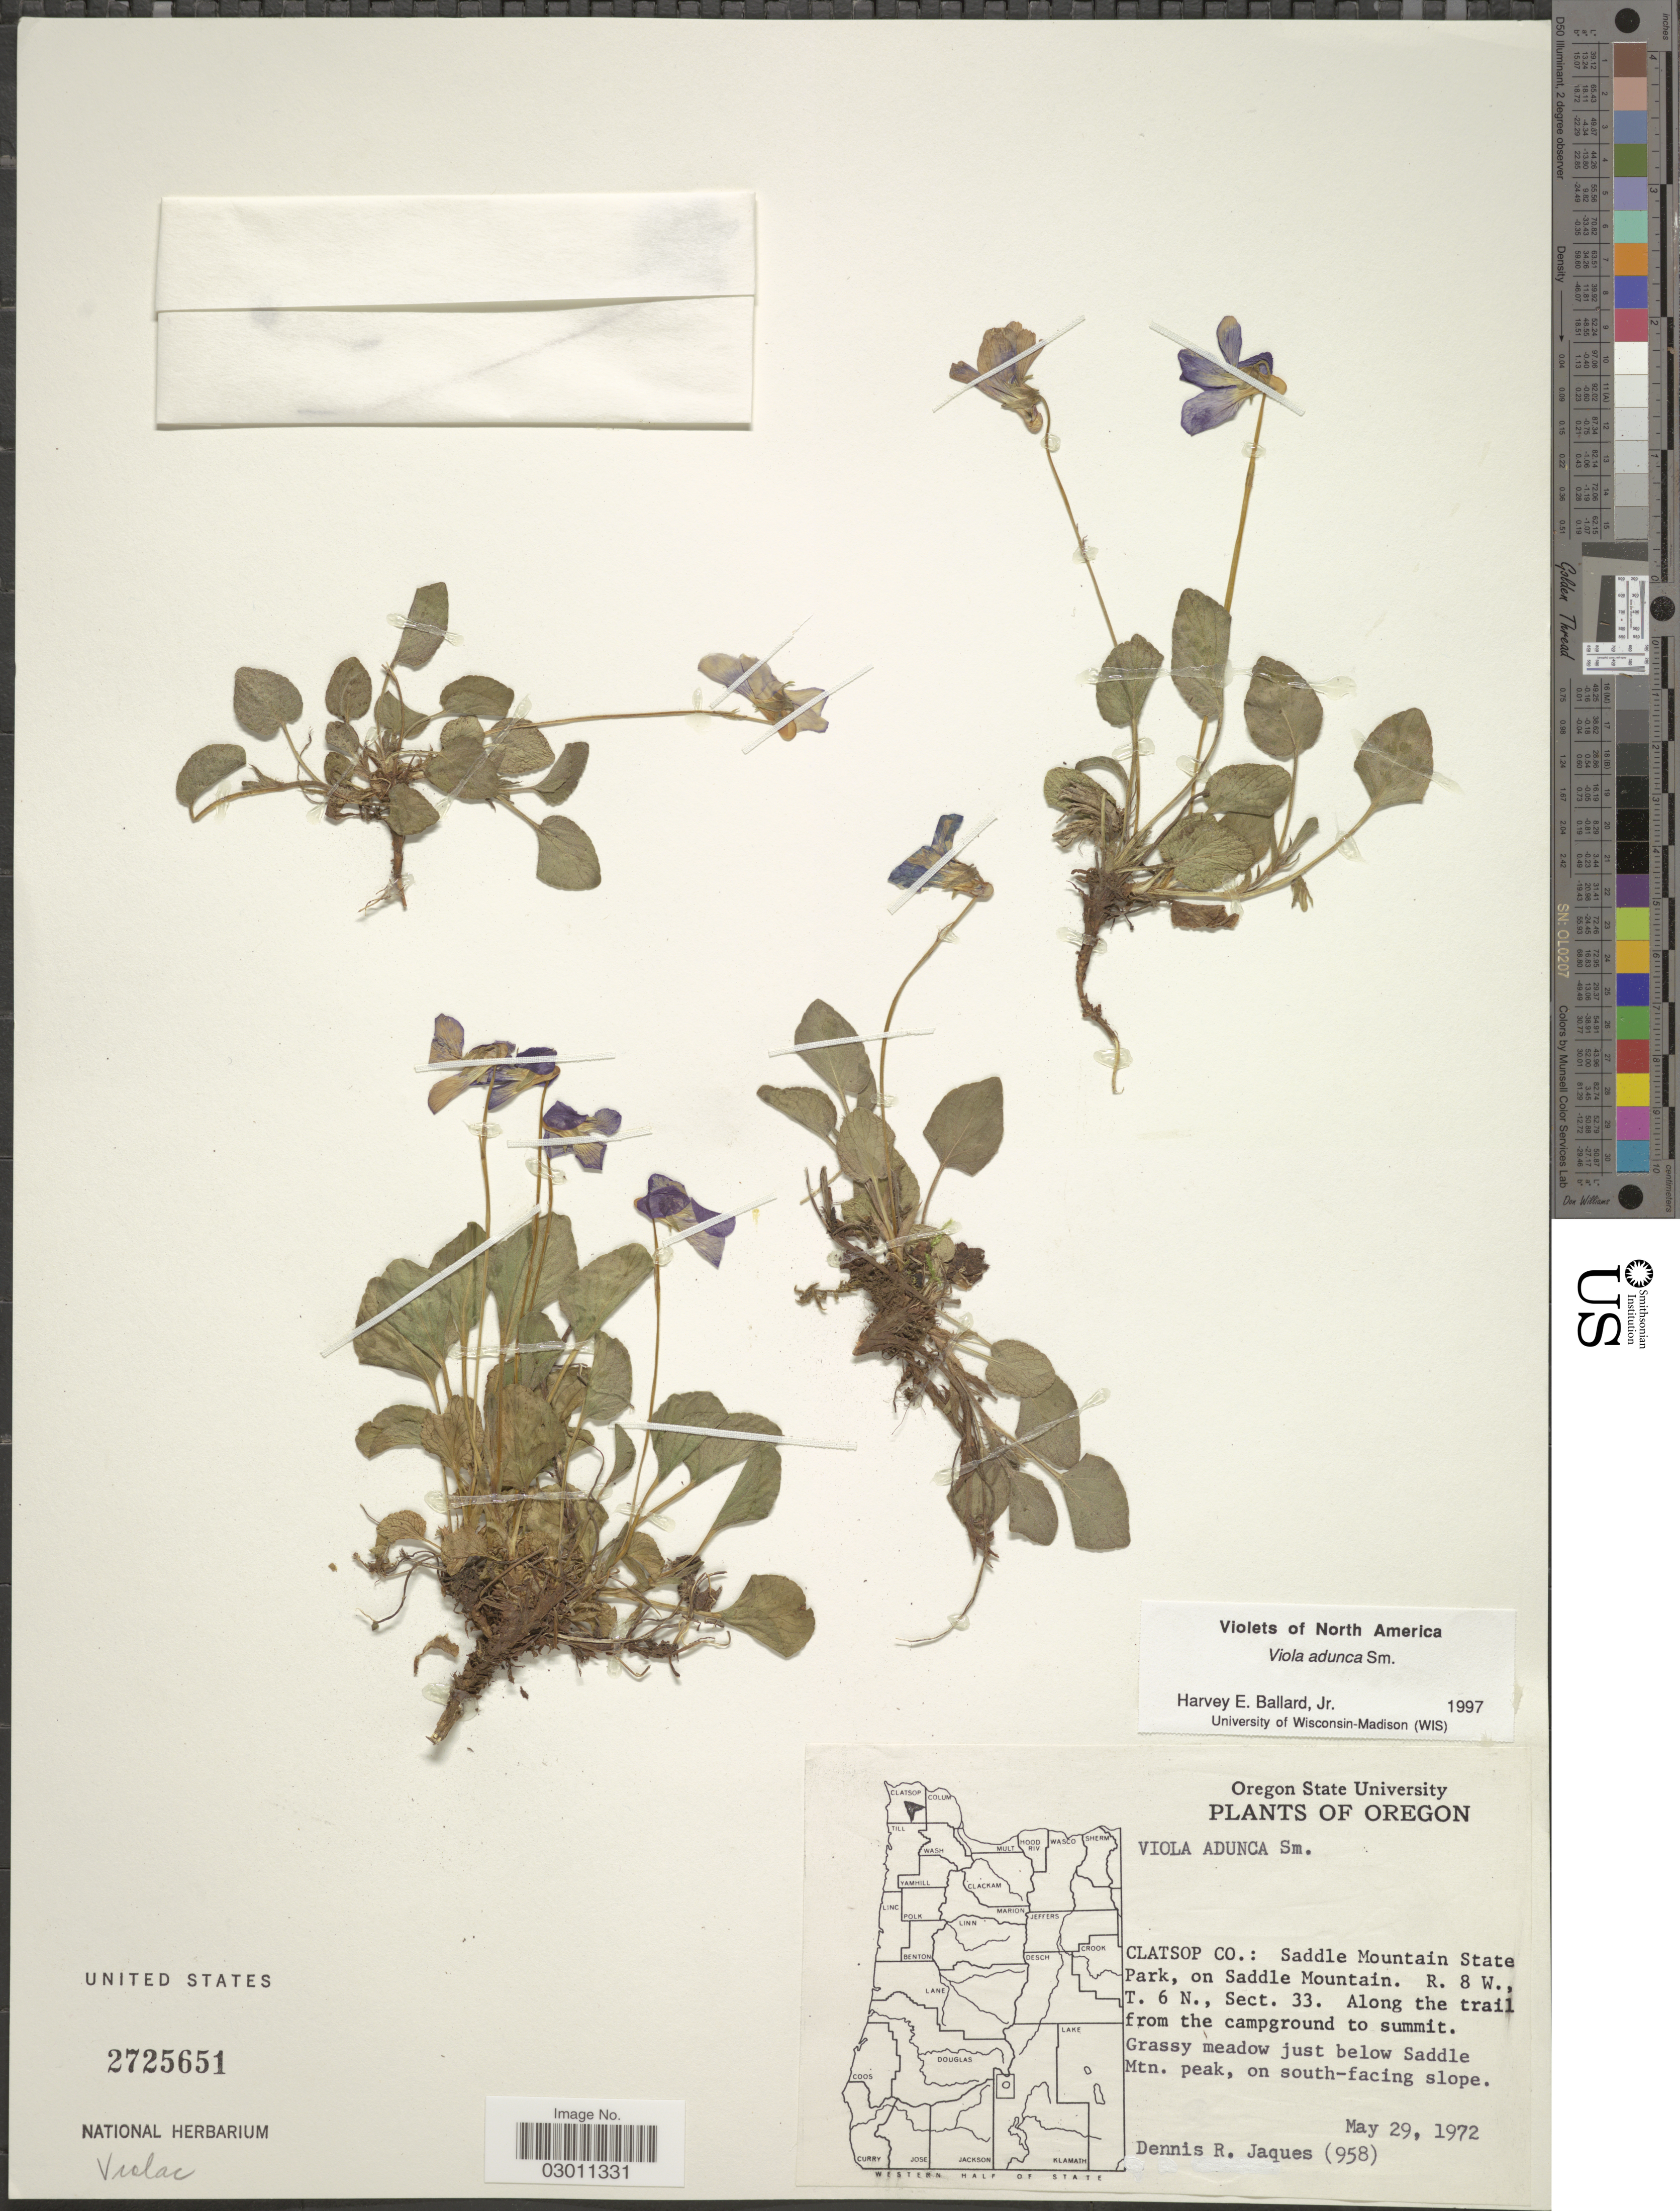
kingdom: Plantae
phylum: Tracheophyta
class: Magnoliopsida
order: Malpighiales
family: Violaceae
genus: Viola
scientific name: Viola adunca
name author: Sm.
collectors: D. Jaques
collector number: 958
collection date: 1972-05-29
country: United States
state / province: Oregon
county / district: Clatsop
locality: Clatsop Co.: Saddle Mountain State Park, on Saddle Mountain. R. 8 W., R. 6 N., Sect. 33. Along the trail from the campground to summit. Just below Saddle Mtn. peak, on south-facing slope.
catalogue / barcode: US 2725651